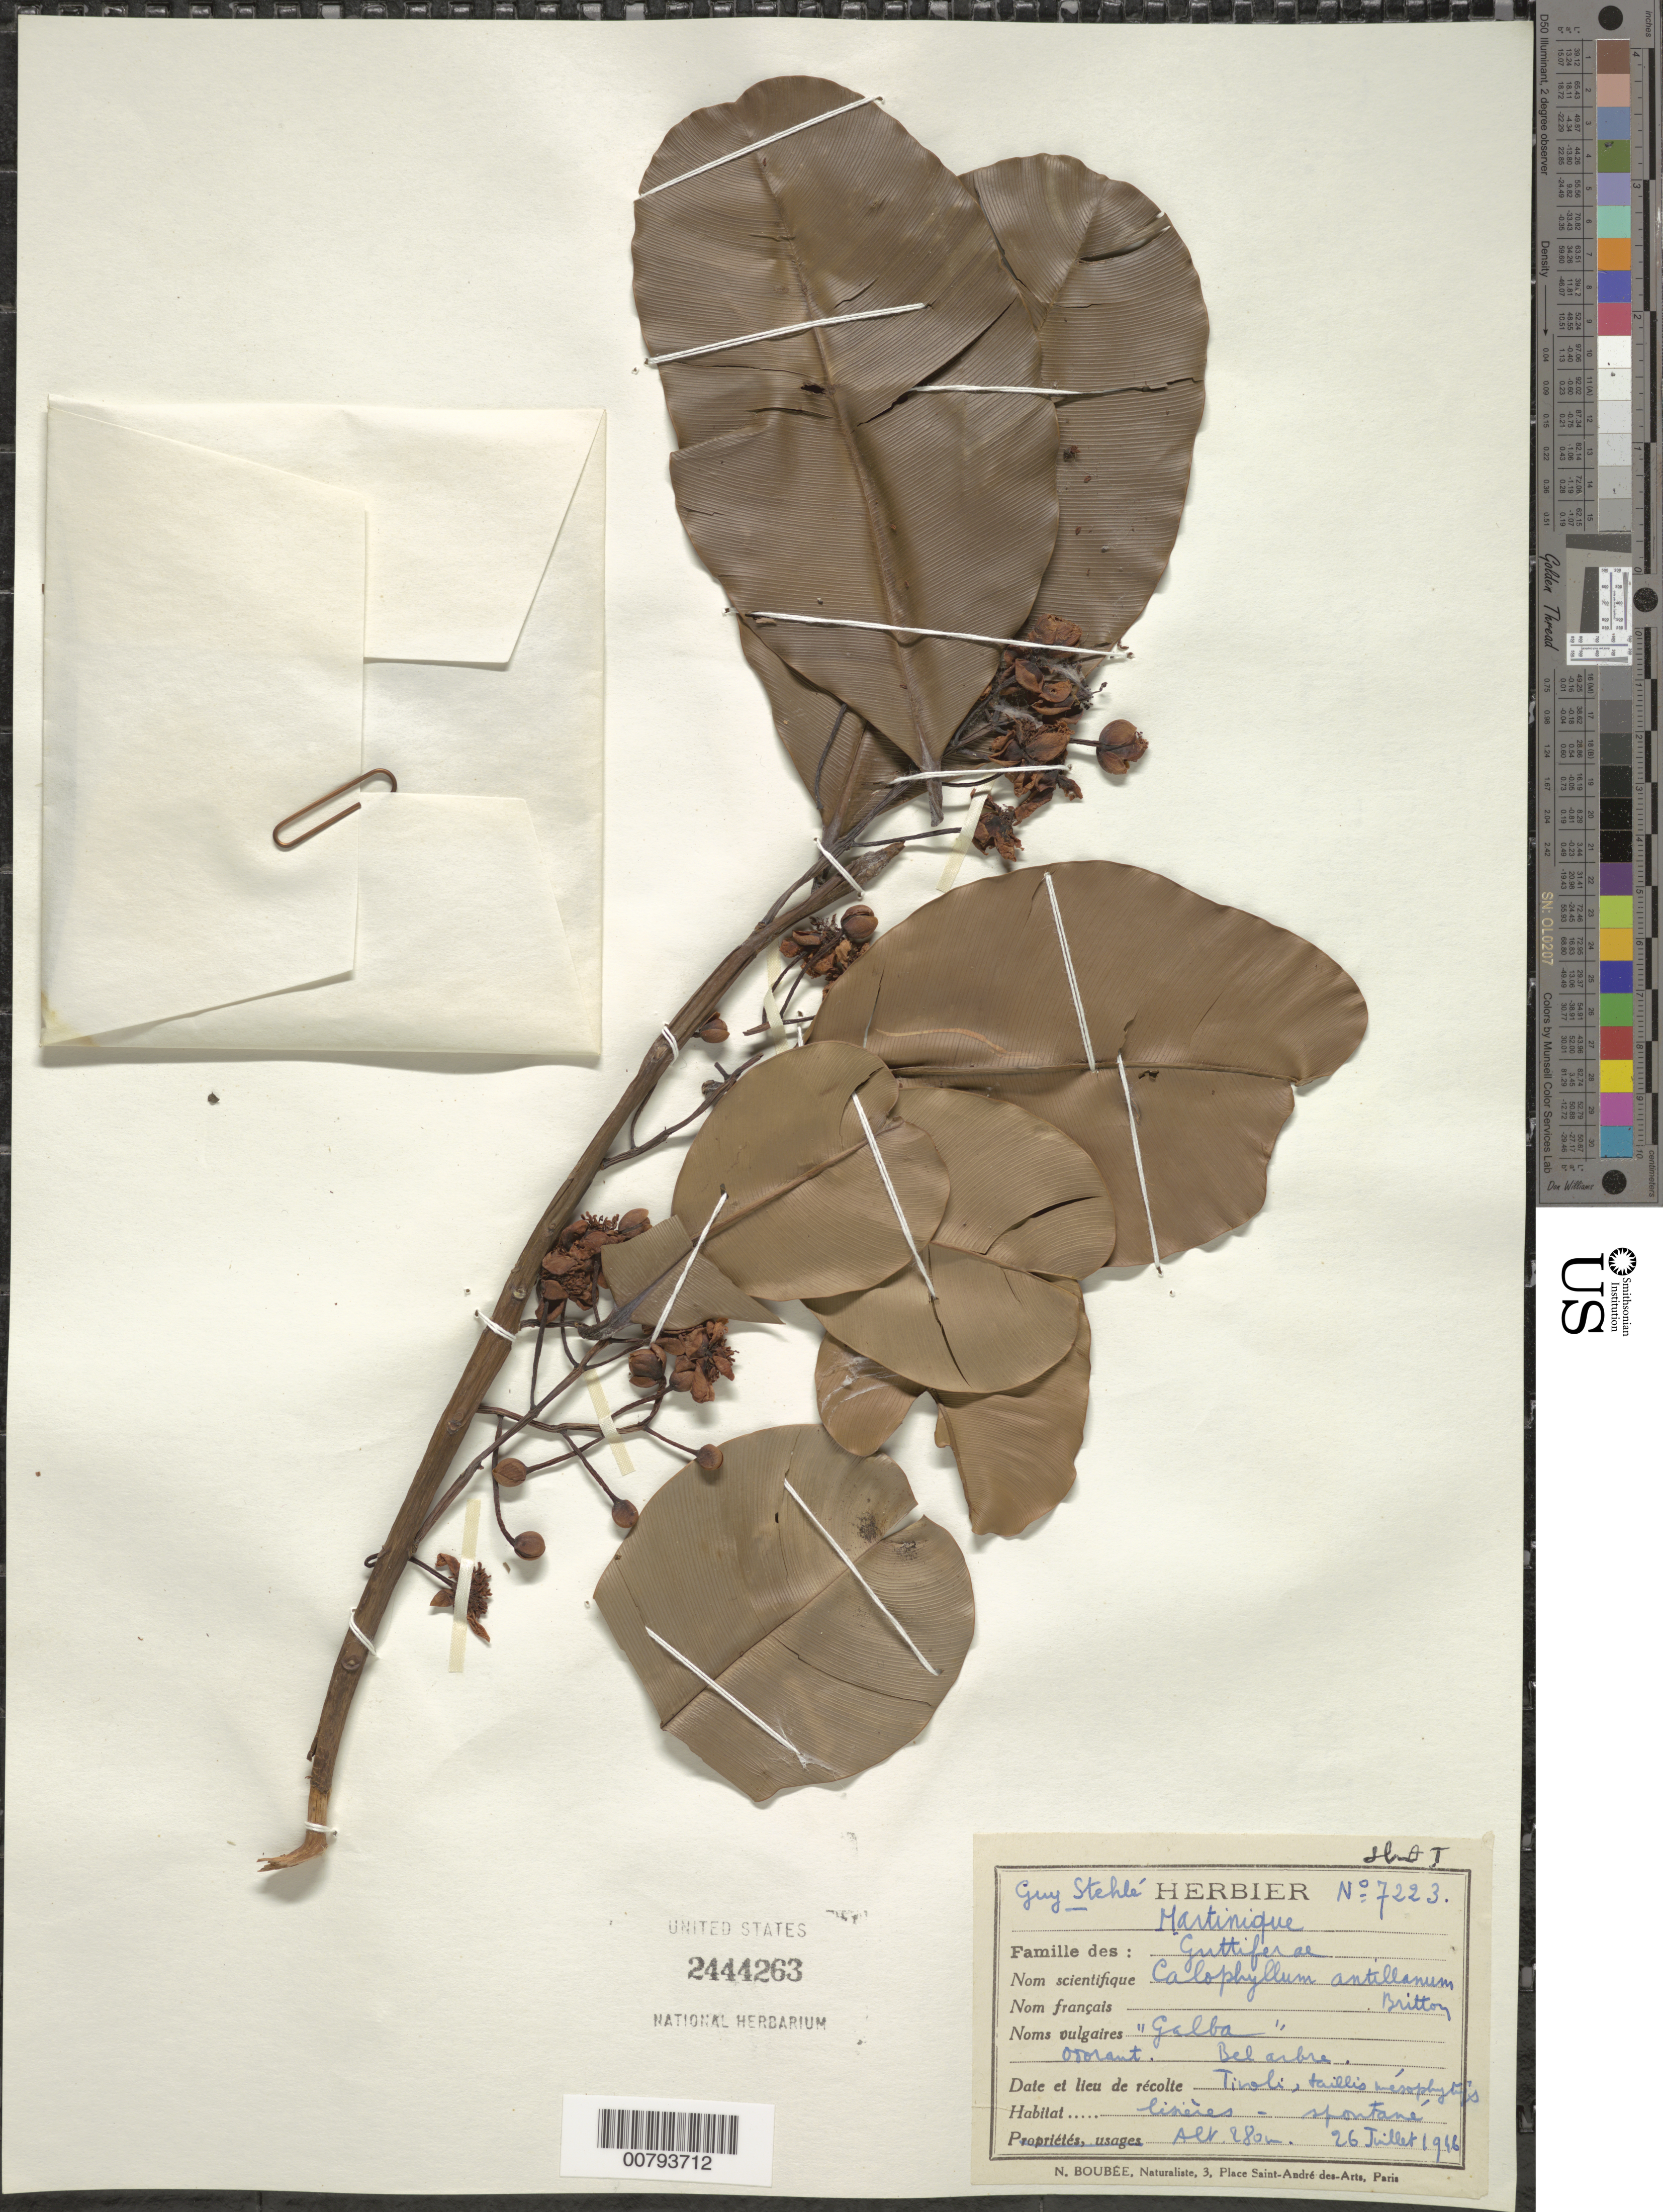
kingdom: Plantae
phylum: Tracheophyta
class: Magnoliopsida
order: Malpighiales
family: Calophyllaceae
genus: Calophyllum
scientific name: Calophyllum calaba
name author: L.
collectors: H. Stehlé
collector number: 7223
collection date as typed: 26 Jul 1946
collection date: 1946-07-26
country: Martinique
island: Martinique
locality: Tivoli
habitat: Taillis mésophytiques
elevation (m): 280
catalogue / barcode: US 2444263